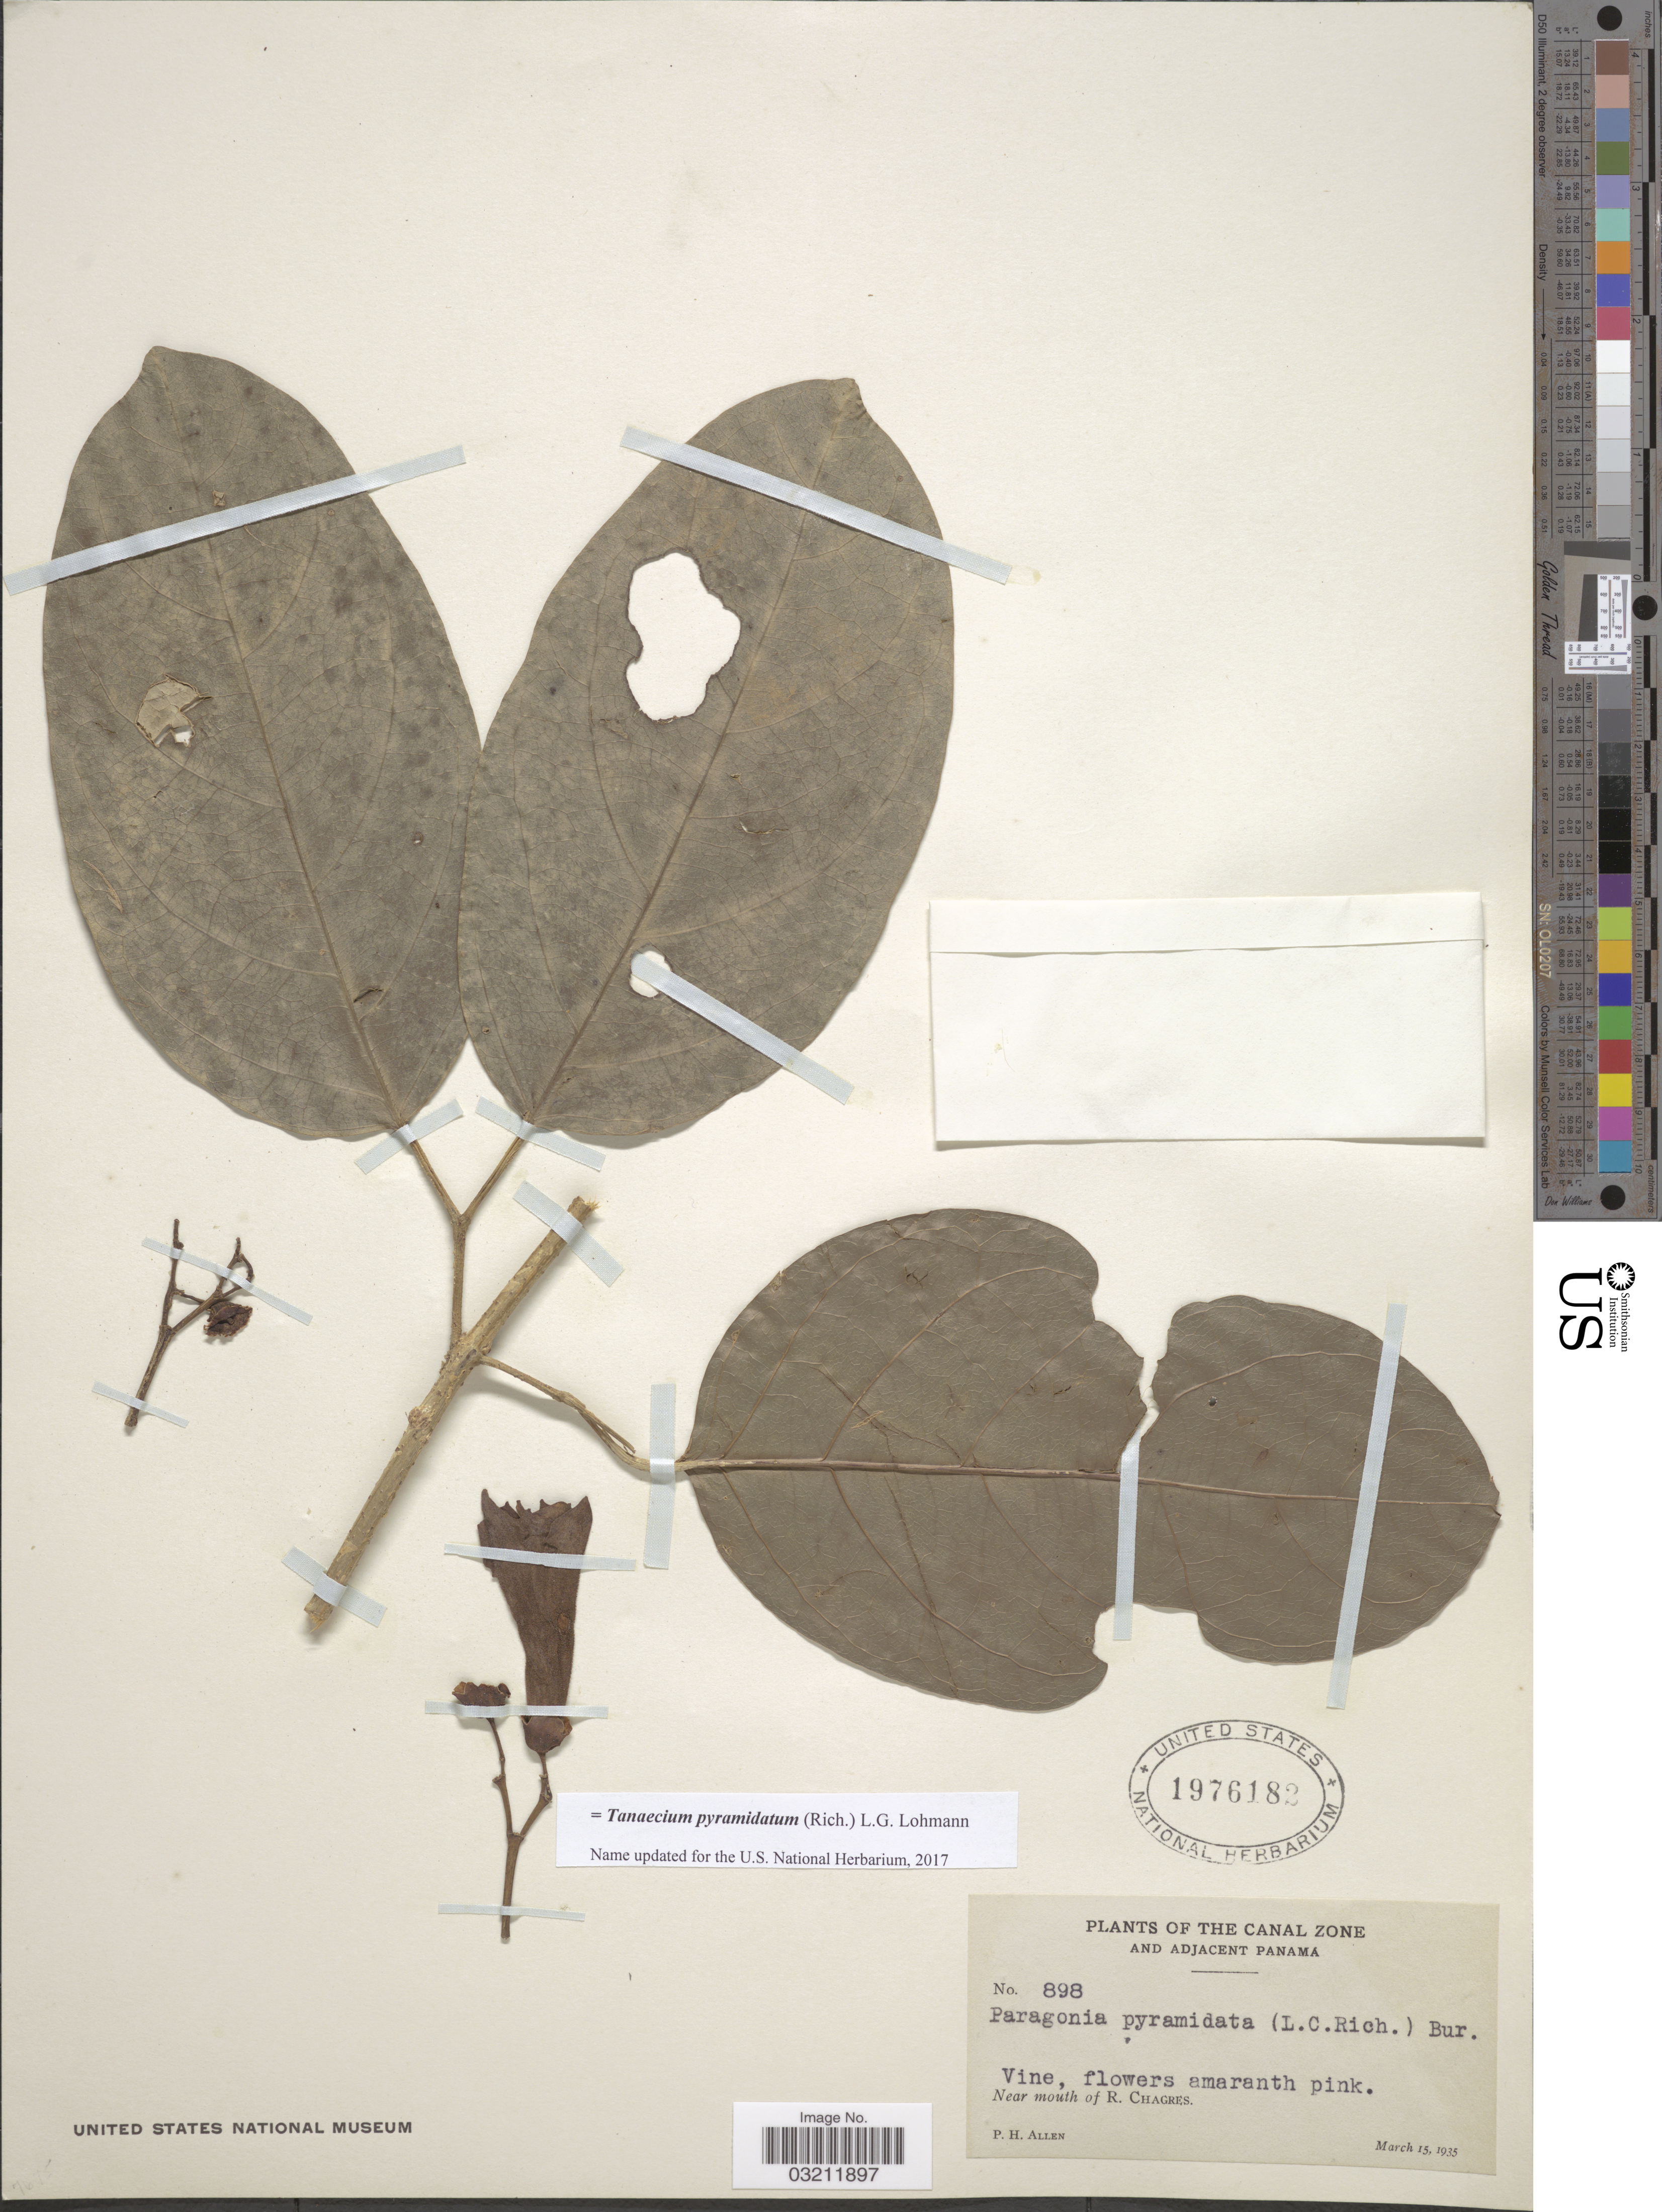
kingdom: Plantae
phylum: Tracheophyta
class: Magnoliopsida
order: Lamiales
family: Bignoniaceae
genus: Tanaecium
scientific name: Tanaecium pyramidatum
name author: (Rich.) L.G. Lohmann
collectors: P. H. Allen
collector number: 898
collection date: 1935-03-15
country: Panama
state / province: Colón / Panamá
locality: The Canal Zone and adjacent Panama. Near mouth of R. Chagres.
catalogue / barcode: US 1976182